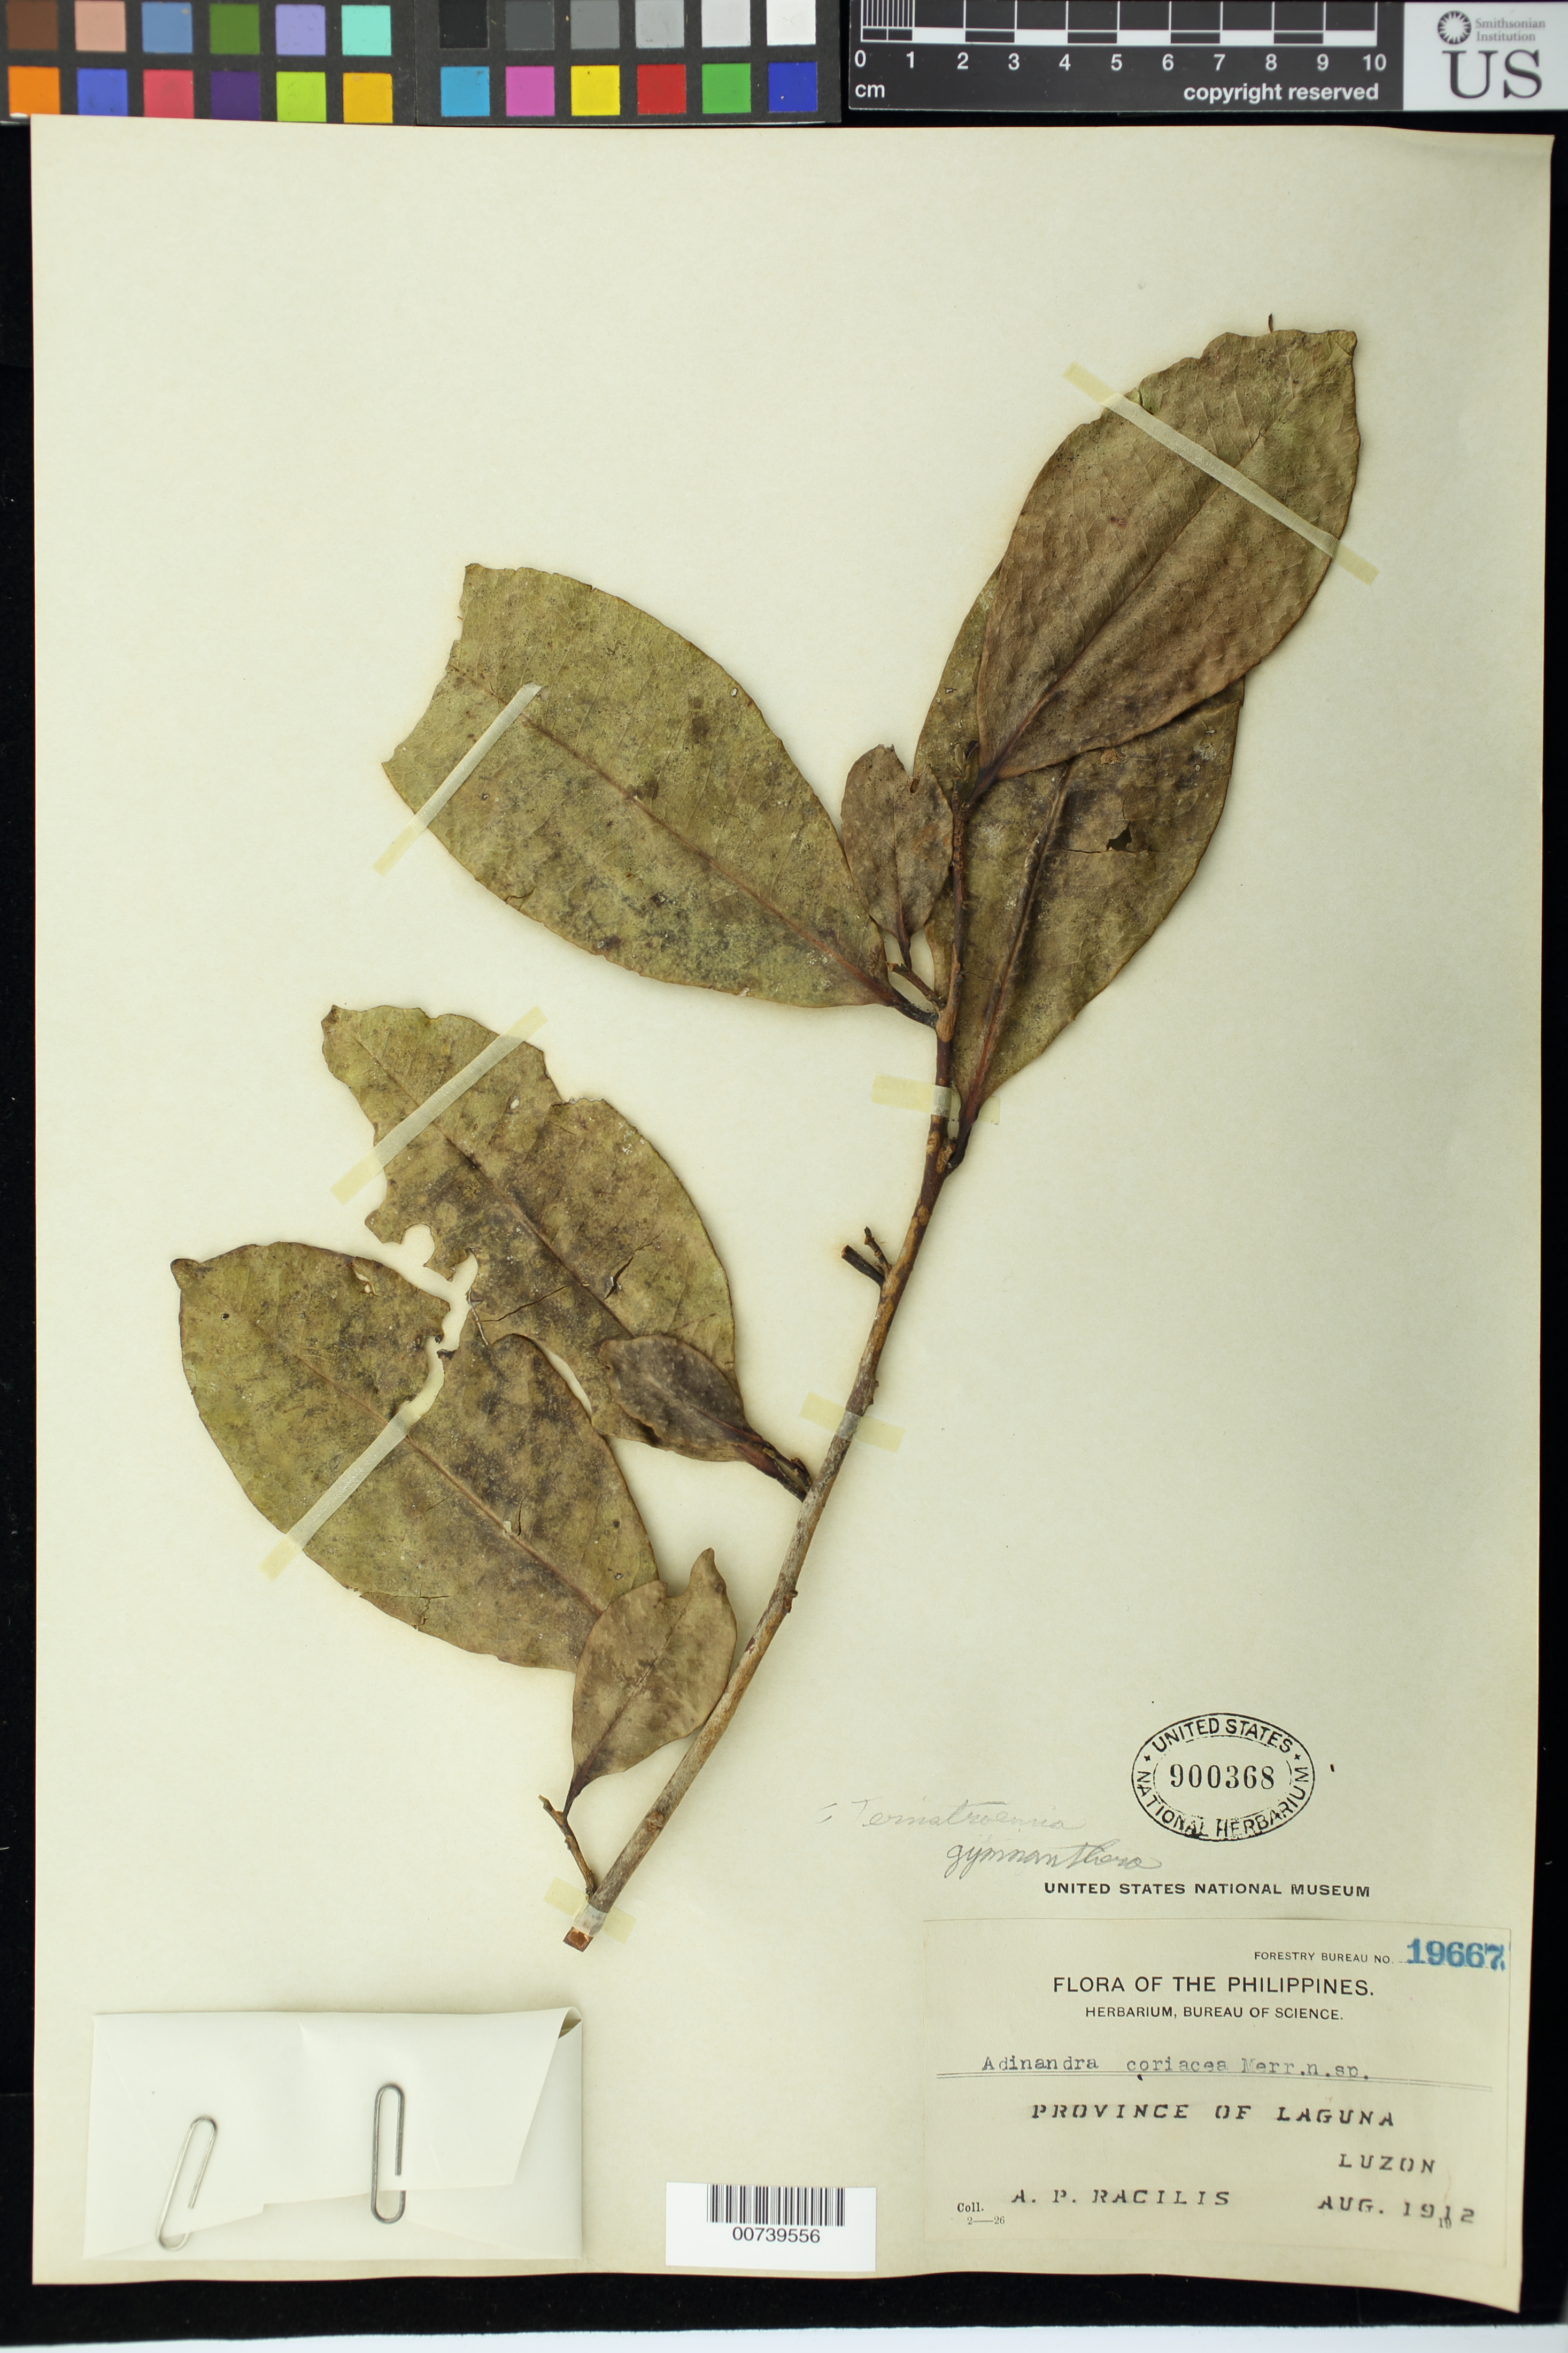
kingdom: Plantae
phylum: Tracheophyta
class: Magnoliopsida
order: Ericales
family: Pentaphylacaceae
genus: Adinandra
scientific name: Adinandra coriacea Merr., nom. illeg.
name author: Merr.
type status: Isotype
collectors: A. Racilis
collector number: For. Bur. 19667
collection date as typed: Aug 1912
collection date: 1912-08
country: Philippines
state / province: Calabarzon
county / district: Laguna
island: Luzon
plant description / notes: Collector cited as "Racelis", but spelled "Racilis" on all duplicates.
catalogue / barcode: US 900368